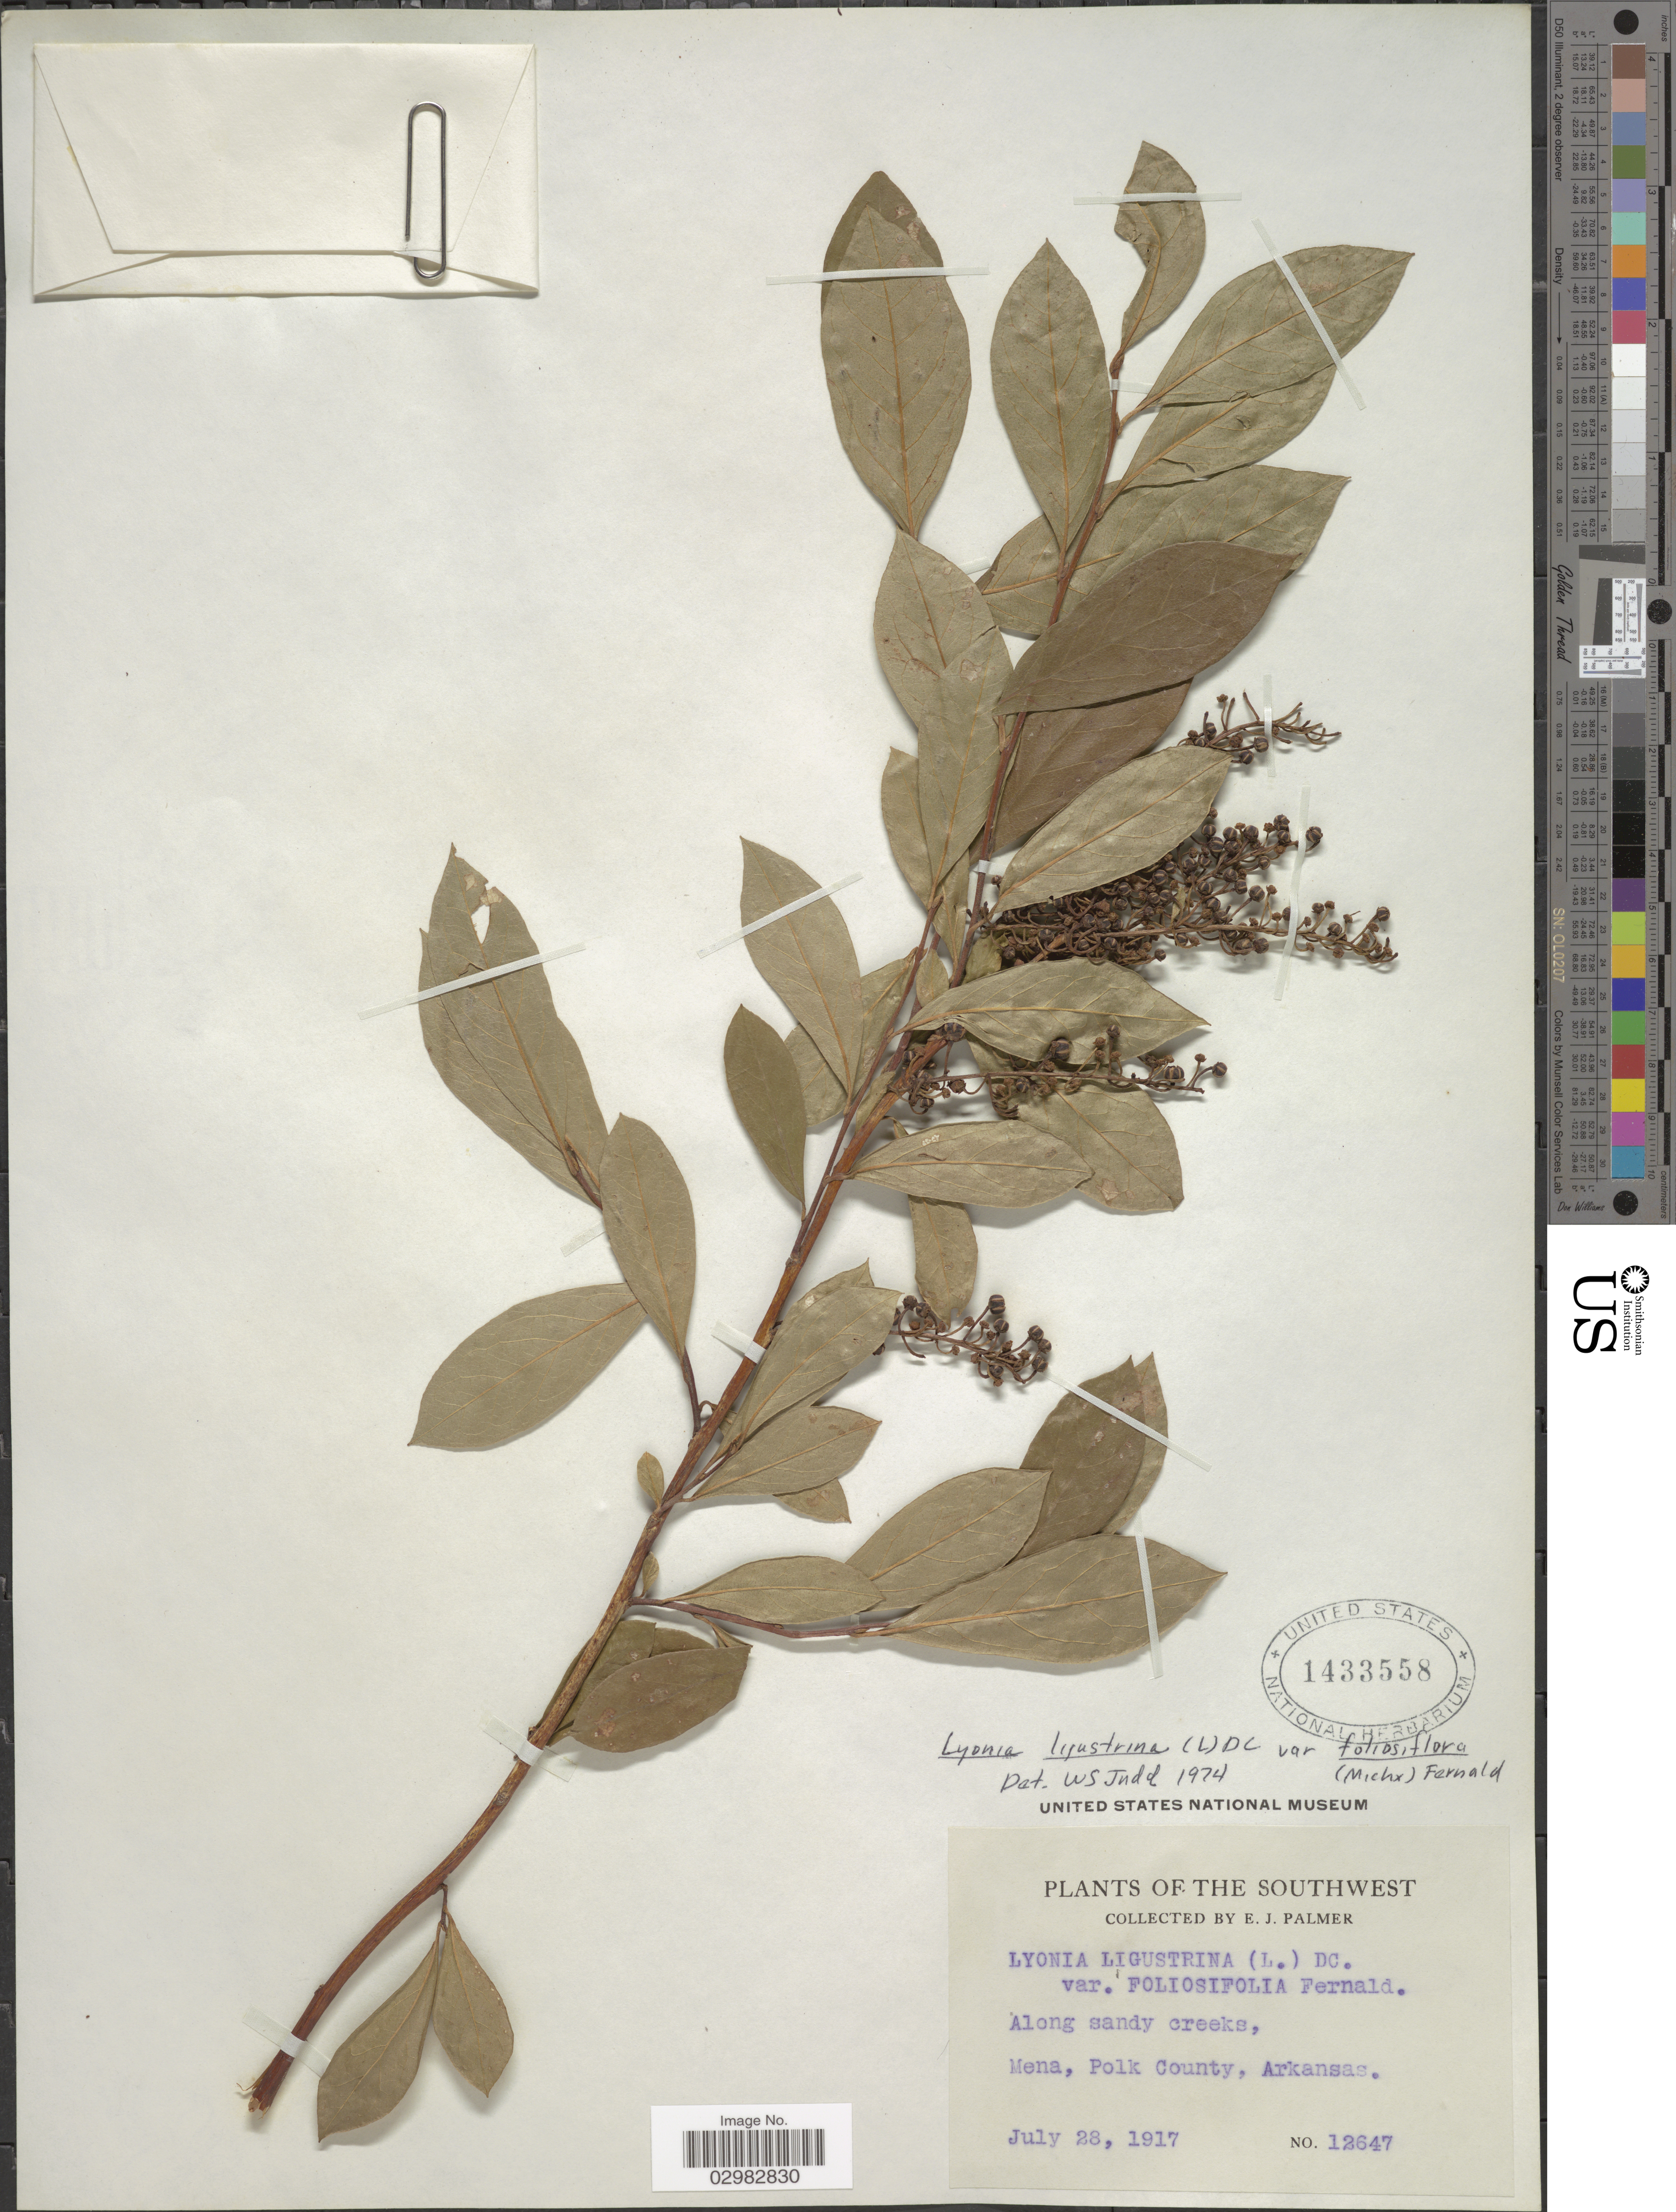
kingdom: Plantae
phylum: Tracheophyta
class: Magnoliopsida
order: Ericales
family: Ericaceae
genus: Lyonia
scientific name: Lyonia ligustrina var. foliosiflora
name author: (Michx.) Fernald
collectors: E. J. Palmer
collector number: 12647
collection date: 1917-07-28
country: United States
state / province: Arkansas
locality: The Southwest, Along sandy creeks, Mena, Polk County.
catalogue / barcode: US 1433558